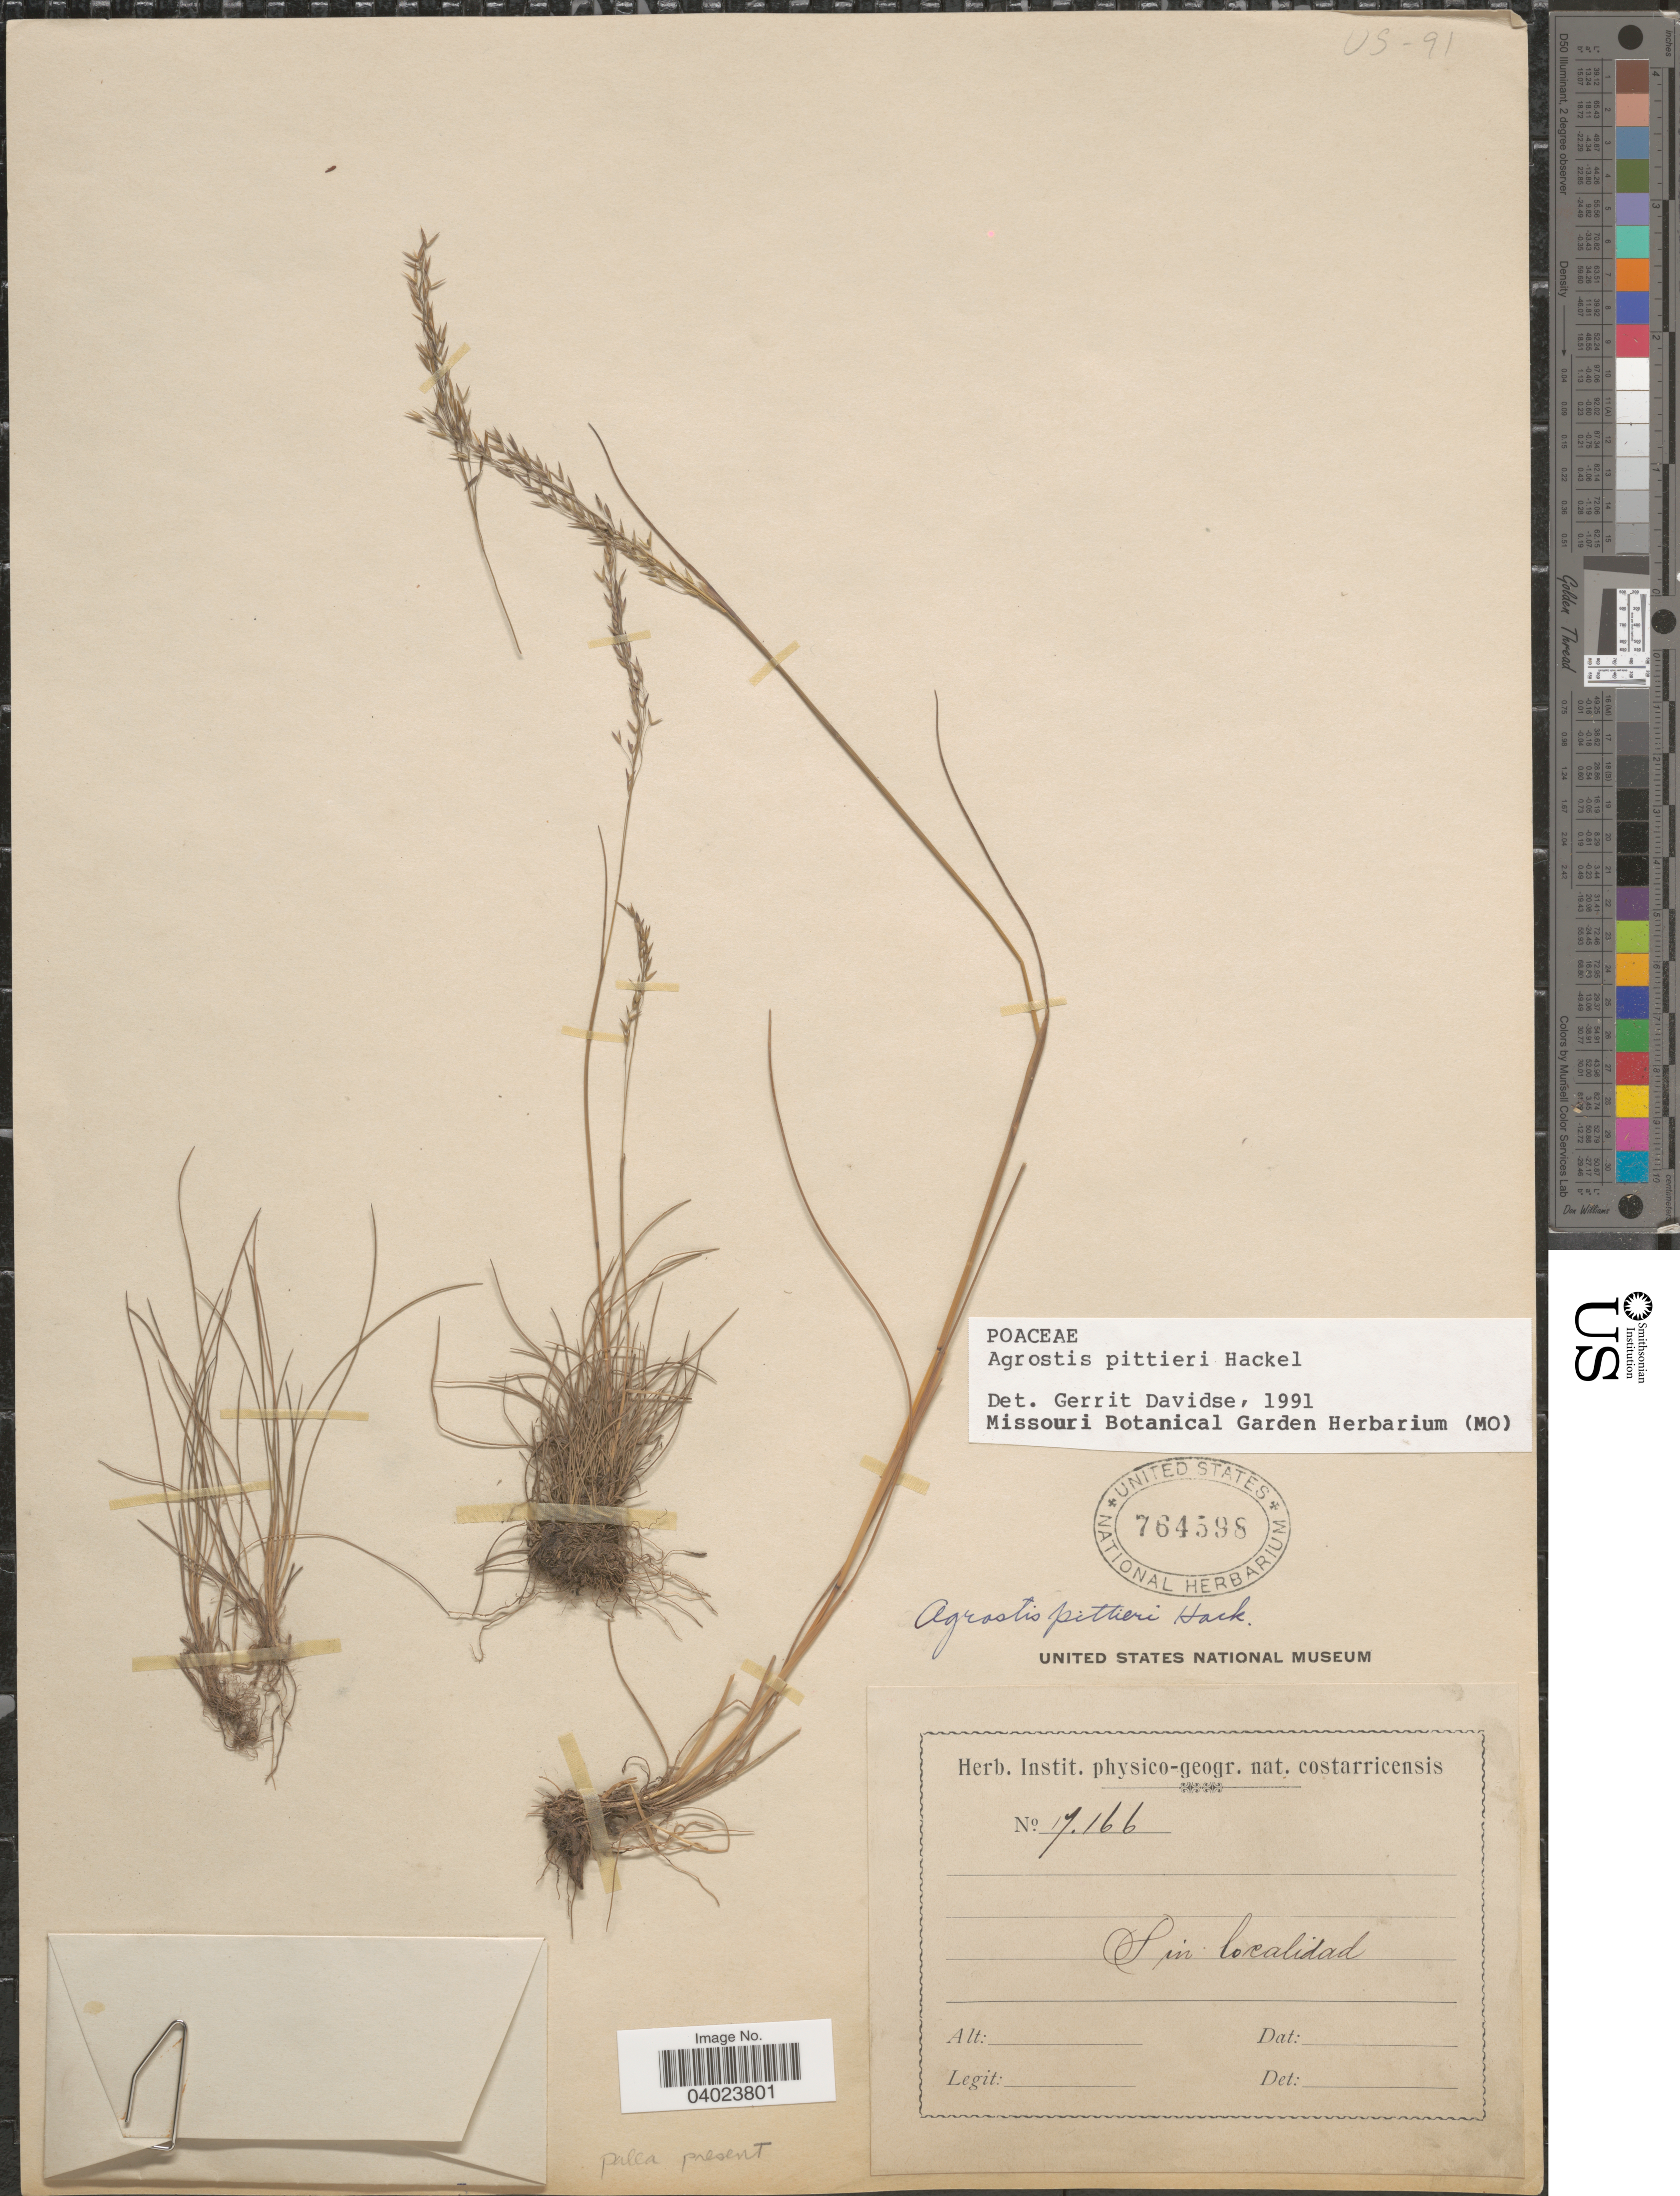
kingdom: Plantae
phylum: Tracheophyta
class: Liliopsida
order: Poales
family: Poaceae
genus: Agrostis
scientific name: Agrostis pittieri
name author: Hack.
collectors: ex herb. Instit. physico-geogr. nat. costarricensis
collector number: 17166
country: Costa Rica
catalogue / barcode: US 764598